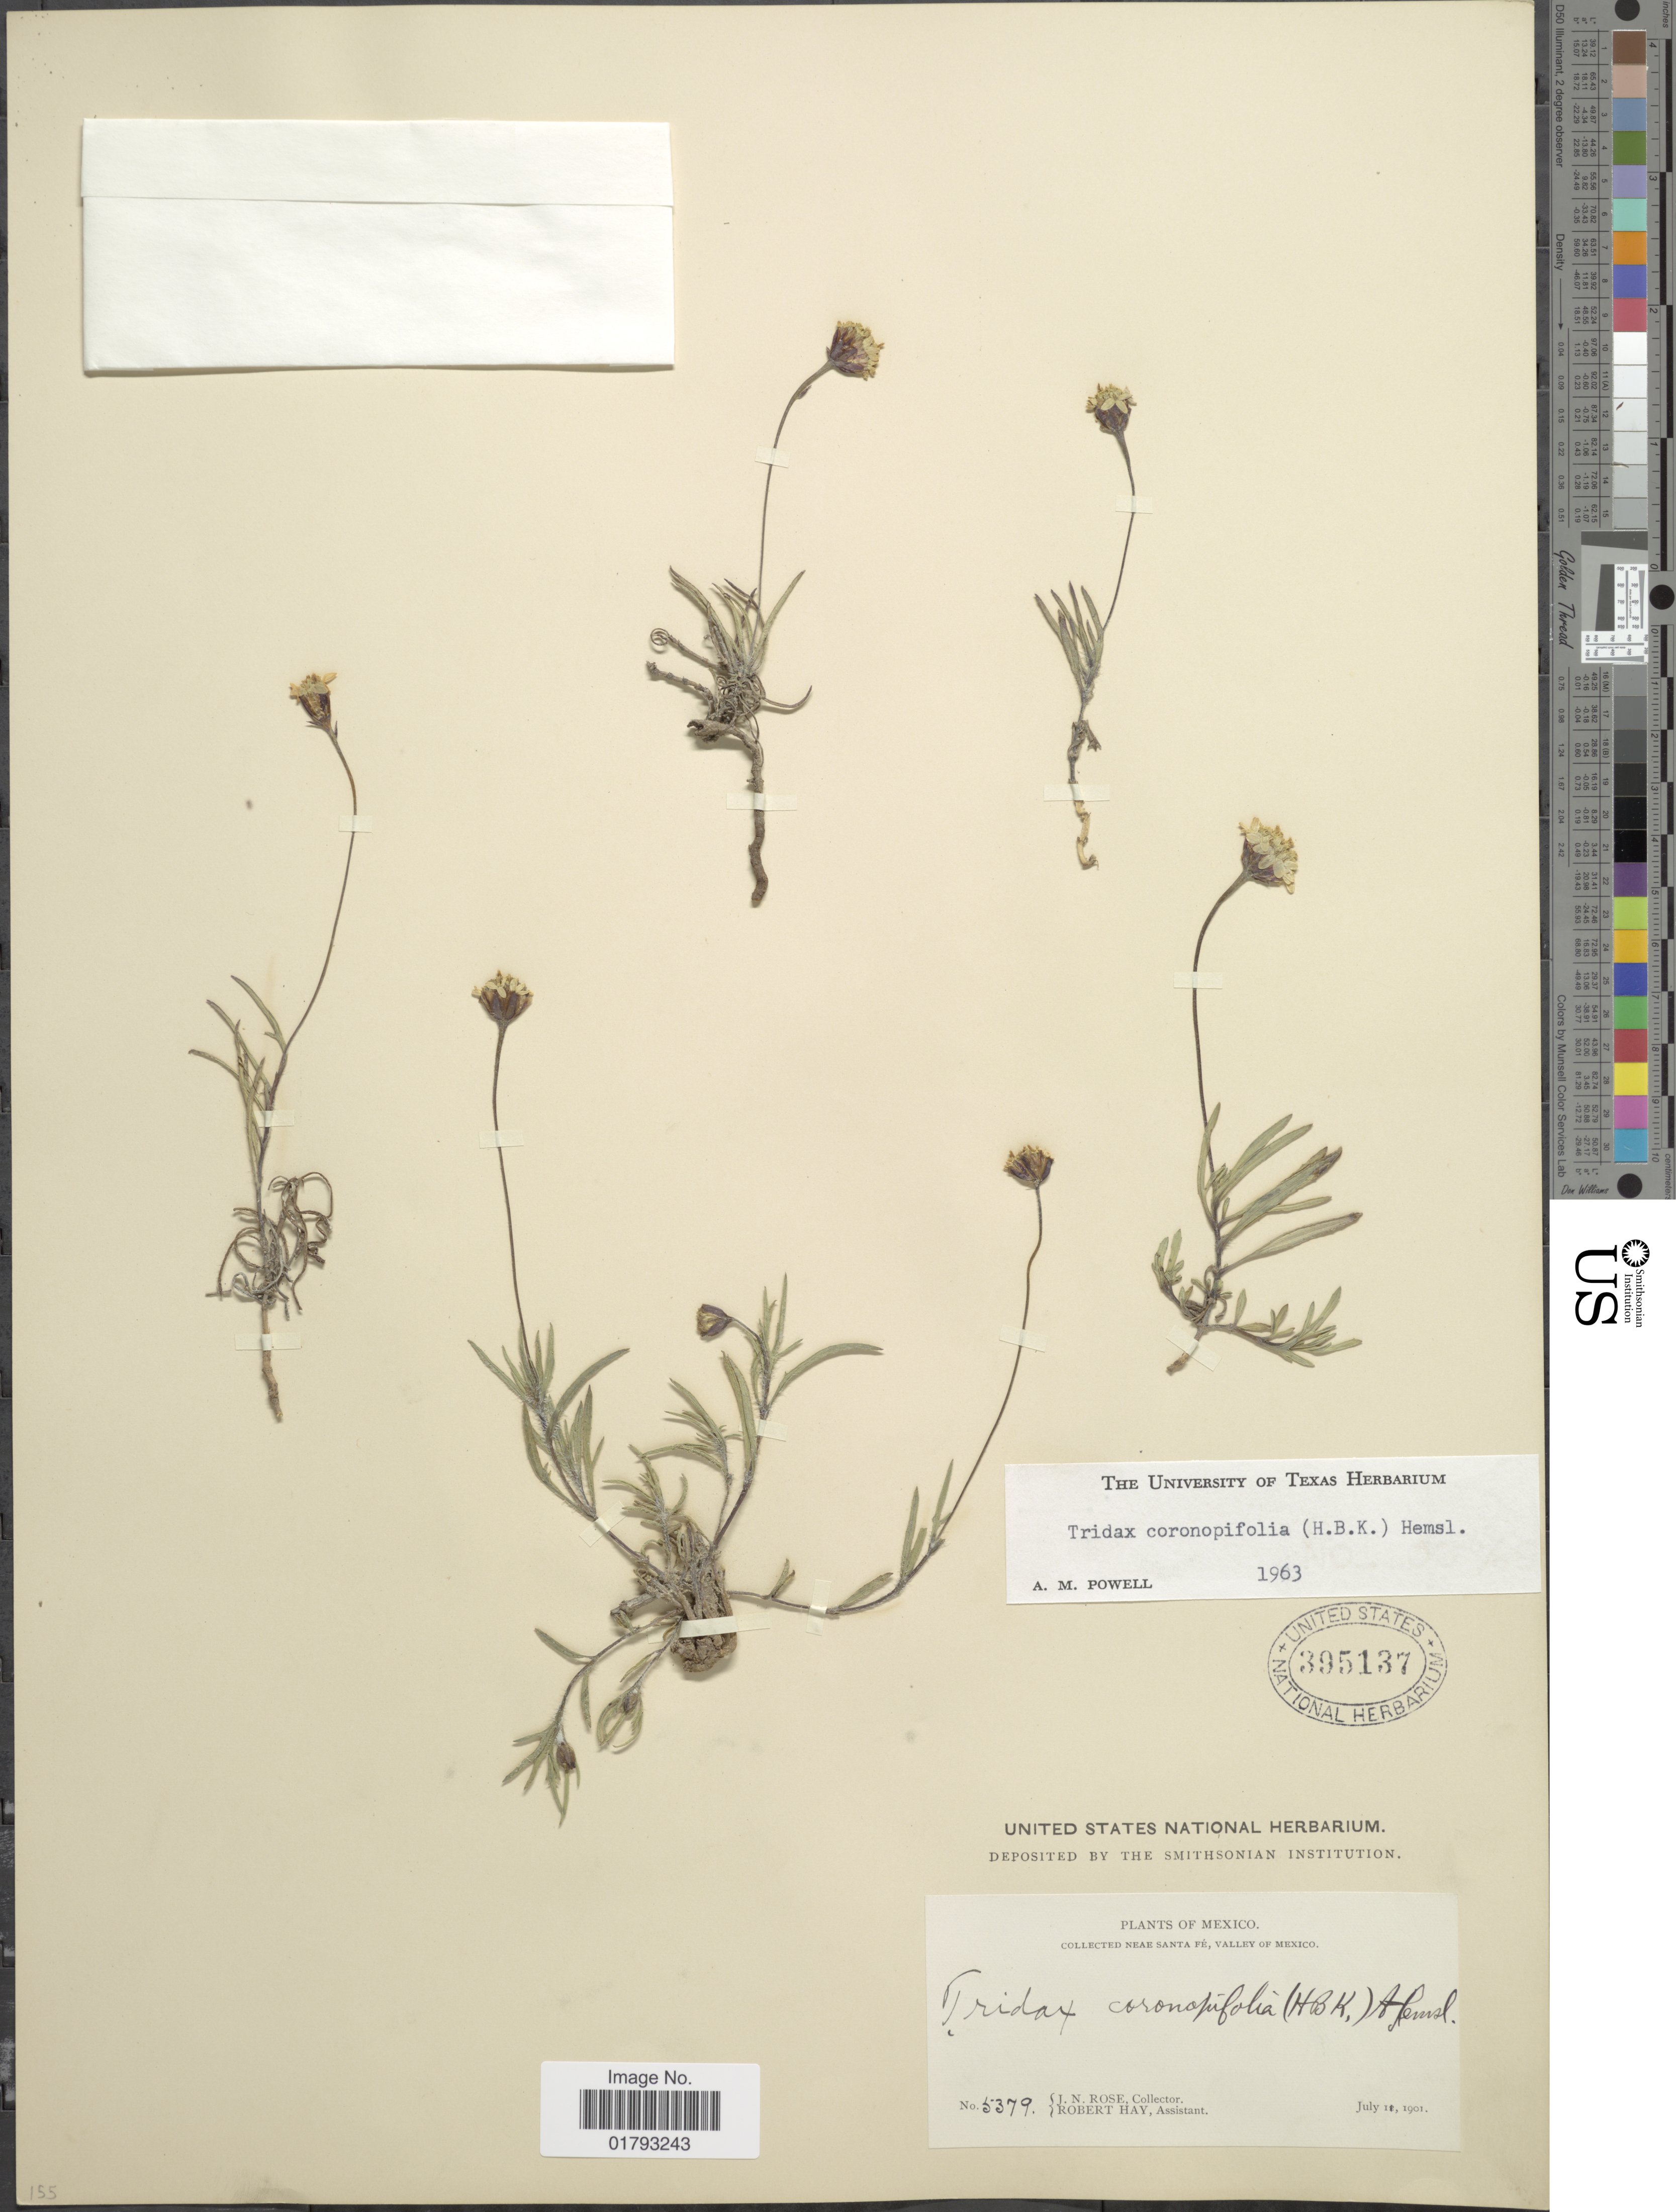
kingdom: Plantae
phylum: Tracheophyta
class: Magnoliopsida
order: Asterales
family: Asteraceae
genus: Tridax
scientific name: Tridax coronopifolia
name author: (Kunth) Hemsl.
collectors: J. N. Rose & R. Hay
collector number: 5379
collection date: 1901-07-11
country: Mexico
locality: Near Santa Fe, Valley of Mexico.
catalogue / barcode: US 395137